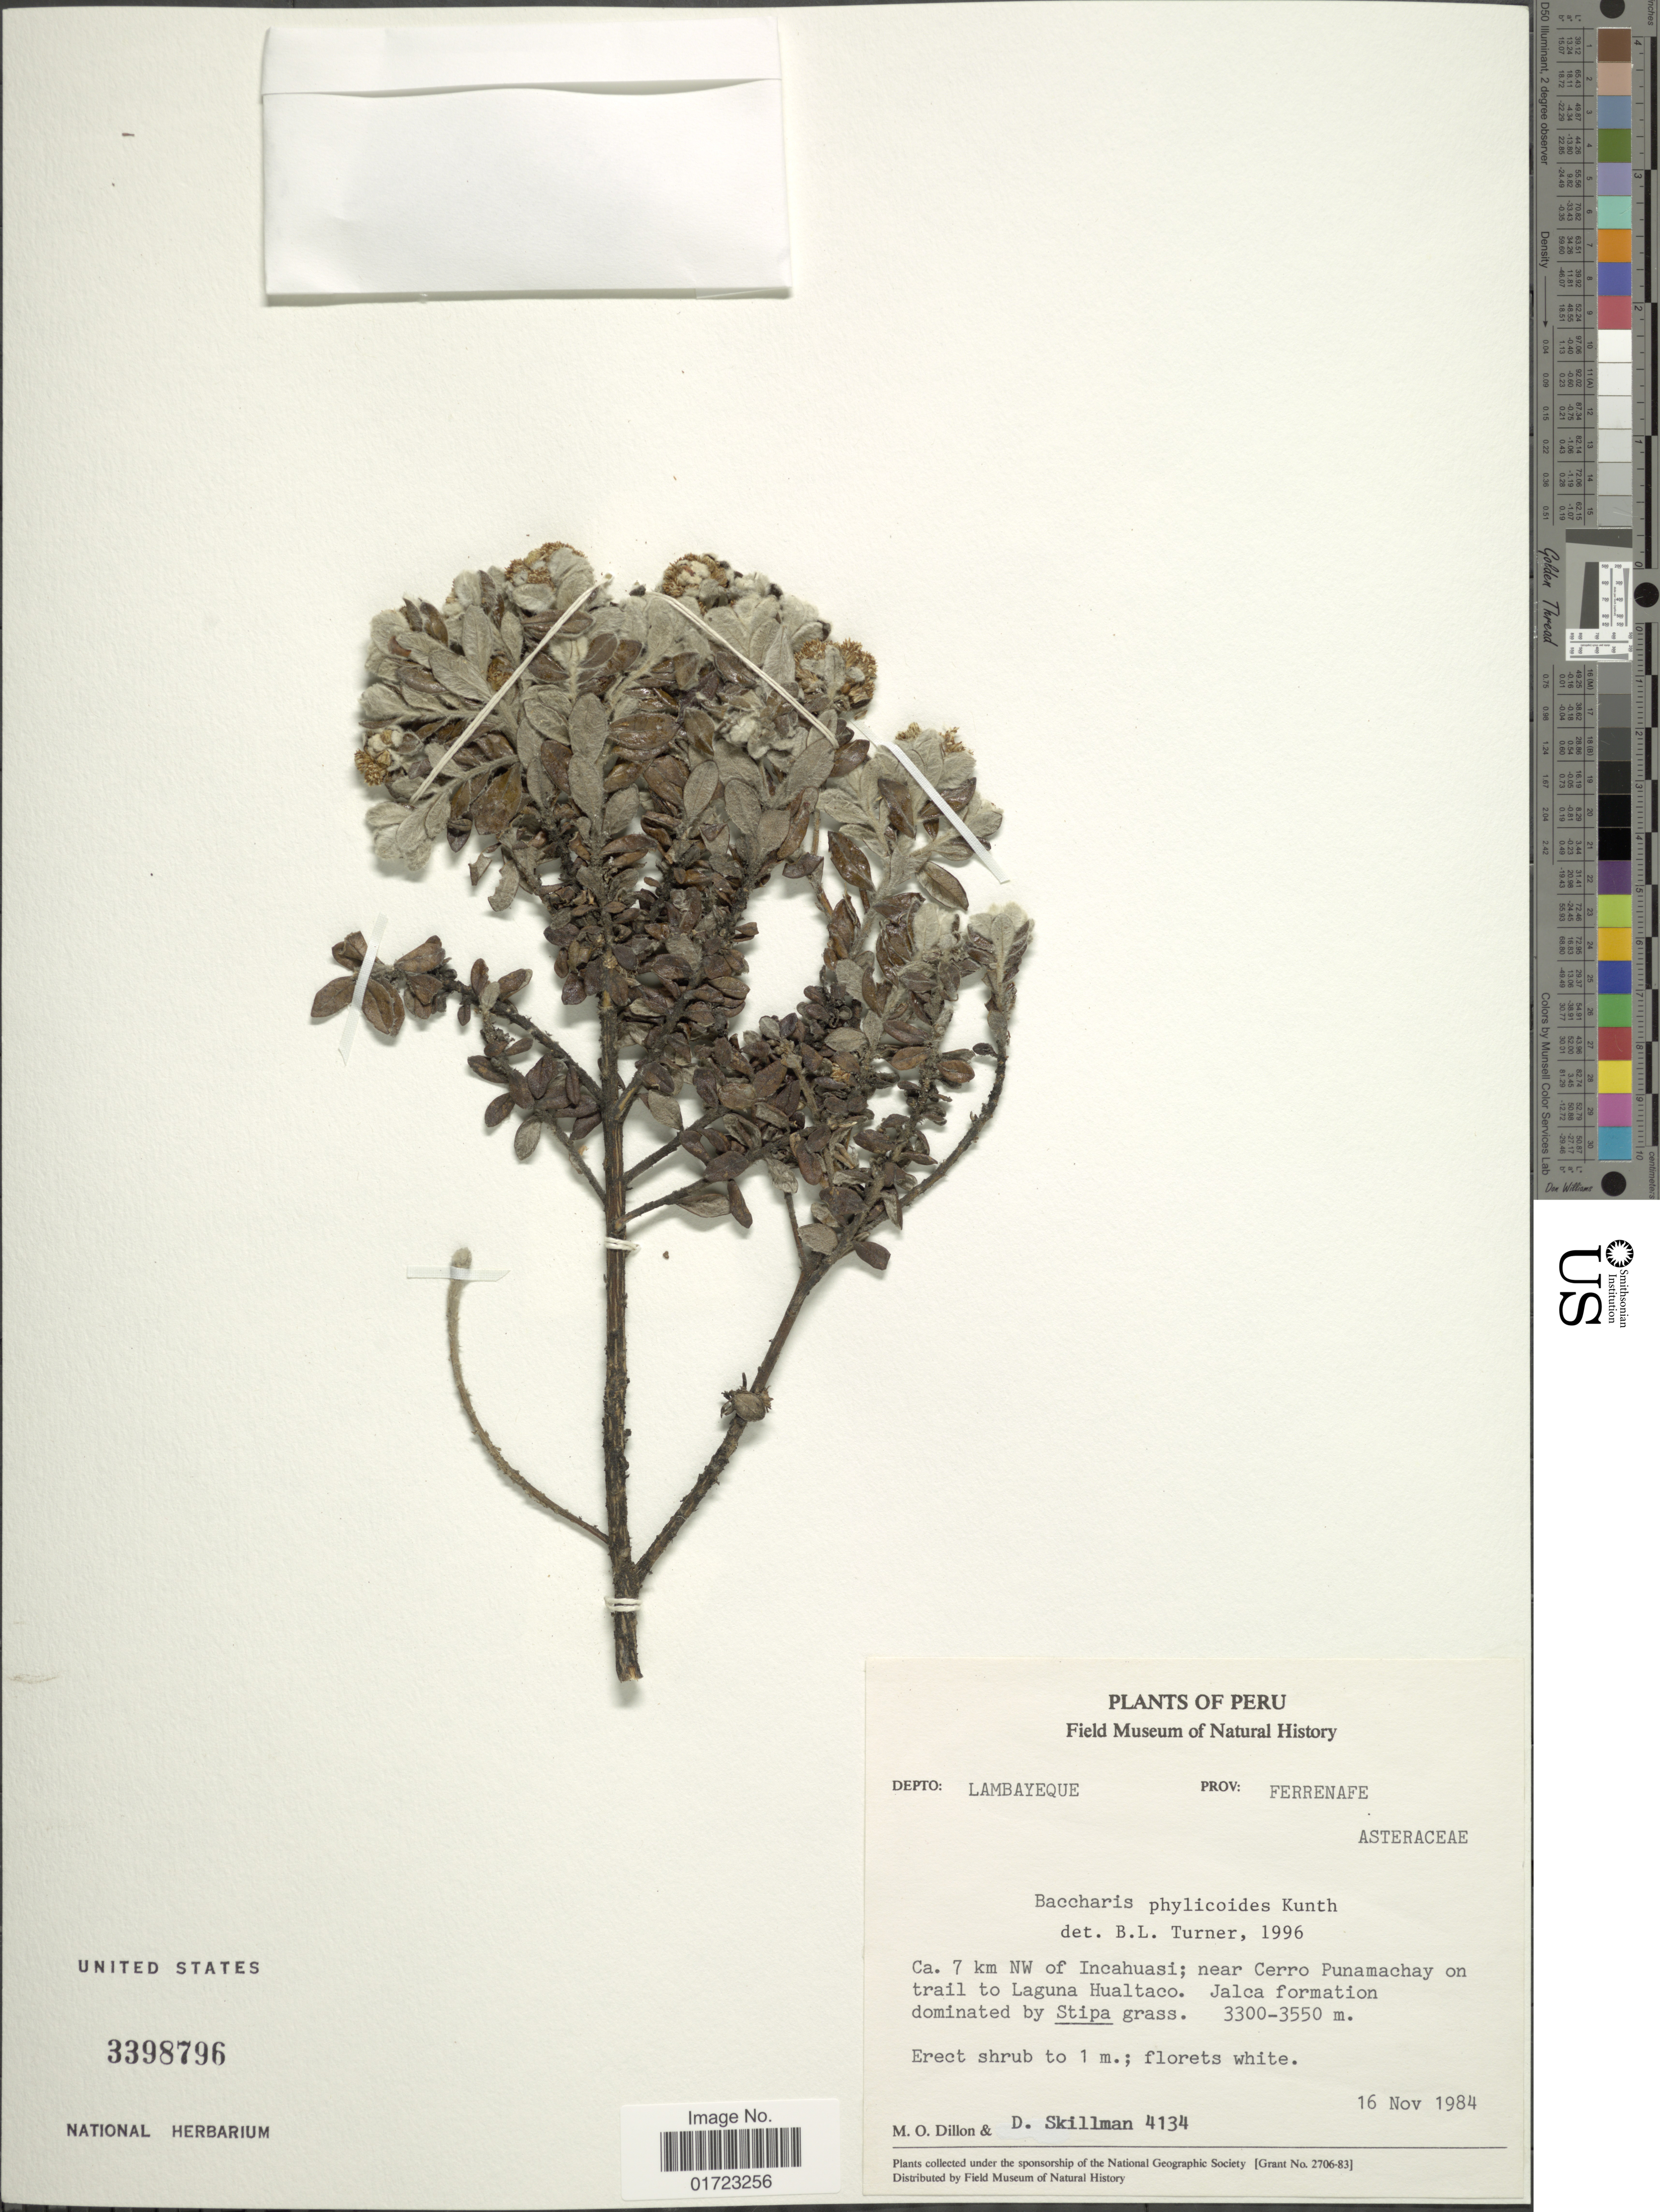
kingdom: Plantae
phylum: Tracheophyta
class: Magnoliopsida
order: Asterales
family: Asteraceae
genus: Baccharis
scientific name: Baccharis phylicoides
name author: Kunth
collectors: M. O. Dillon & D. Skillman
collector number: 4134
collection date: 1984-11-16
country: Peru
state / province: Lambayeque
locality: Depto: Lambayeque, Prov. Ferrenafe. Ca. 7 km NW of Incahuasi; near Cerro Punamachay on trail to Laguna Hualtaco.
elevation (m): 3300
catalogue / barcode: US 3398796